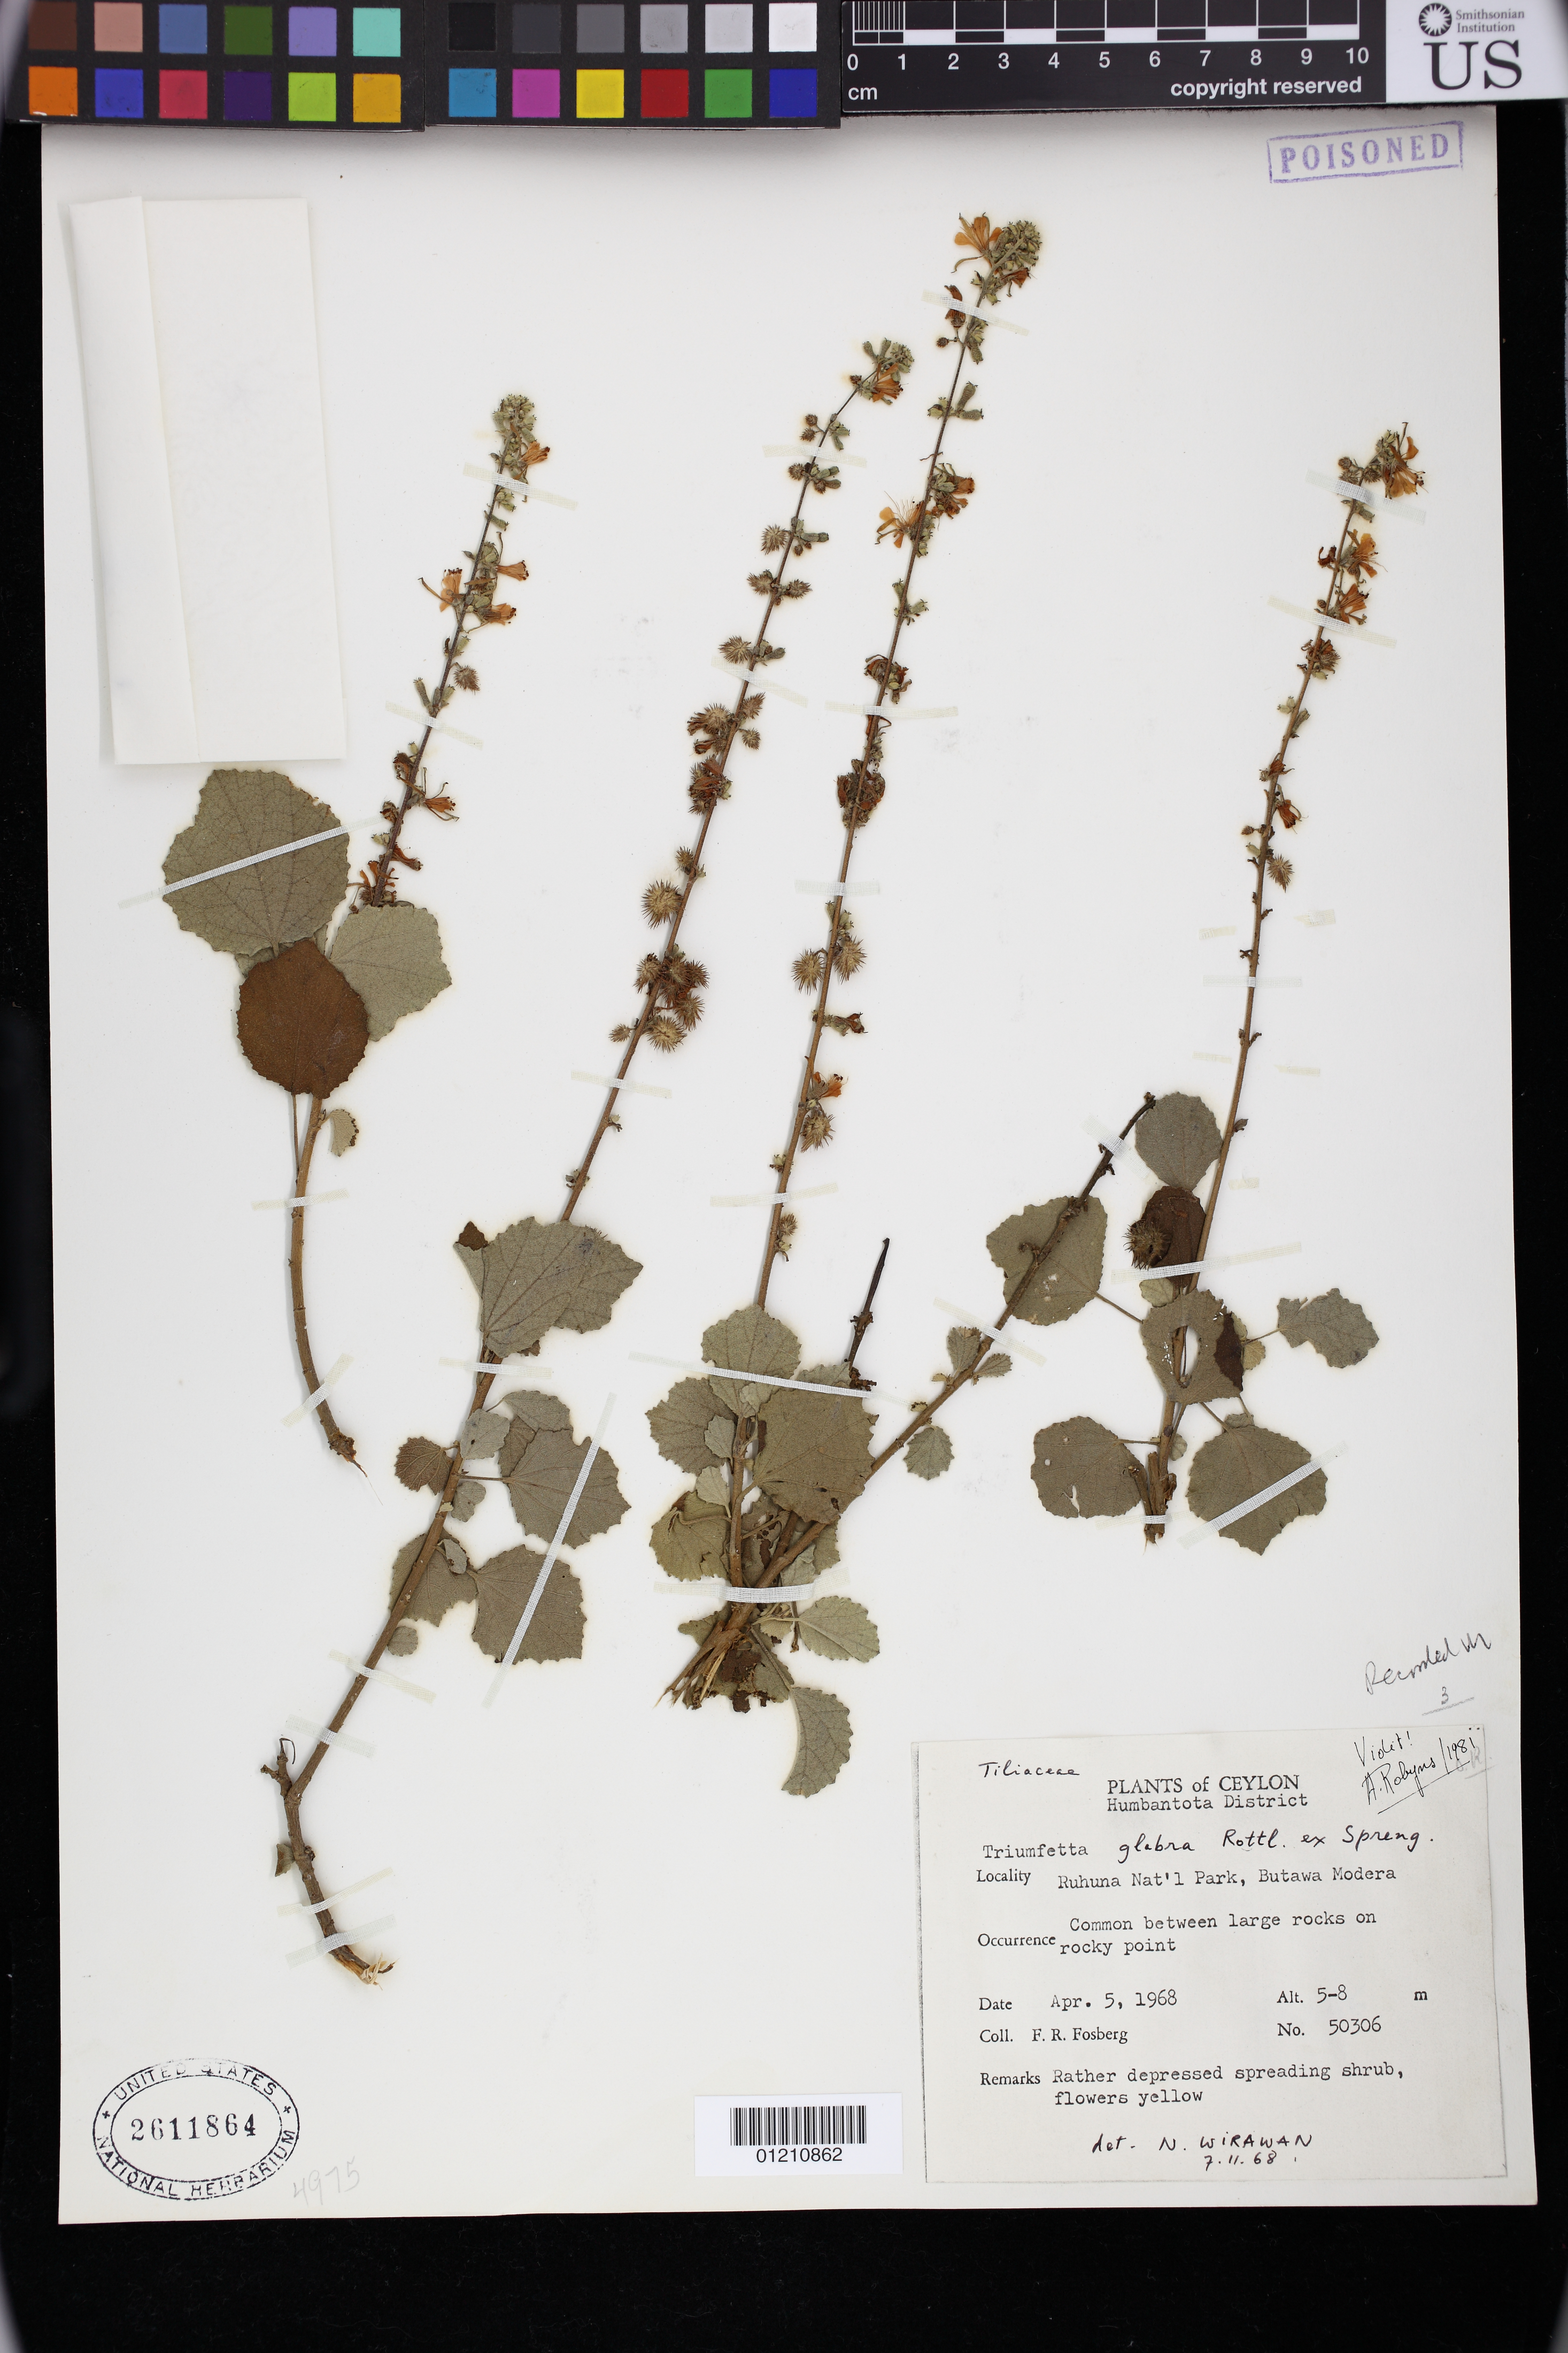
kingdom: Plantae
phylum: Tracheophyta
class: Magnoliopsida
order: Malvales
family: Malvaceae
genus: Triumfetta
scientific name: Triumfetta glabra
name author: I.M. Johnst.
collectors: F. R. Fosberg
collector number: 50306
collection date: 1968-04-05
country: Sri Lanka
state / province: Southern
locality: Yala National Park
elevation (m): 5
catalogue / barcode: US 2611864